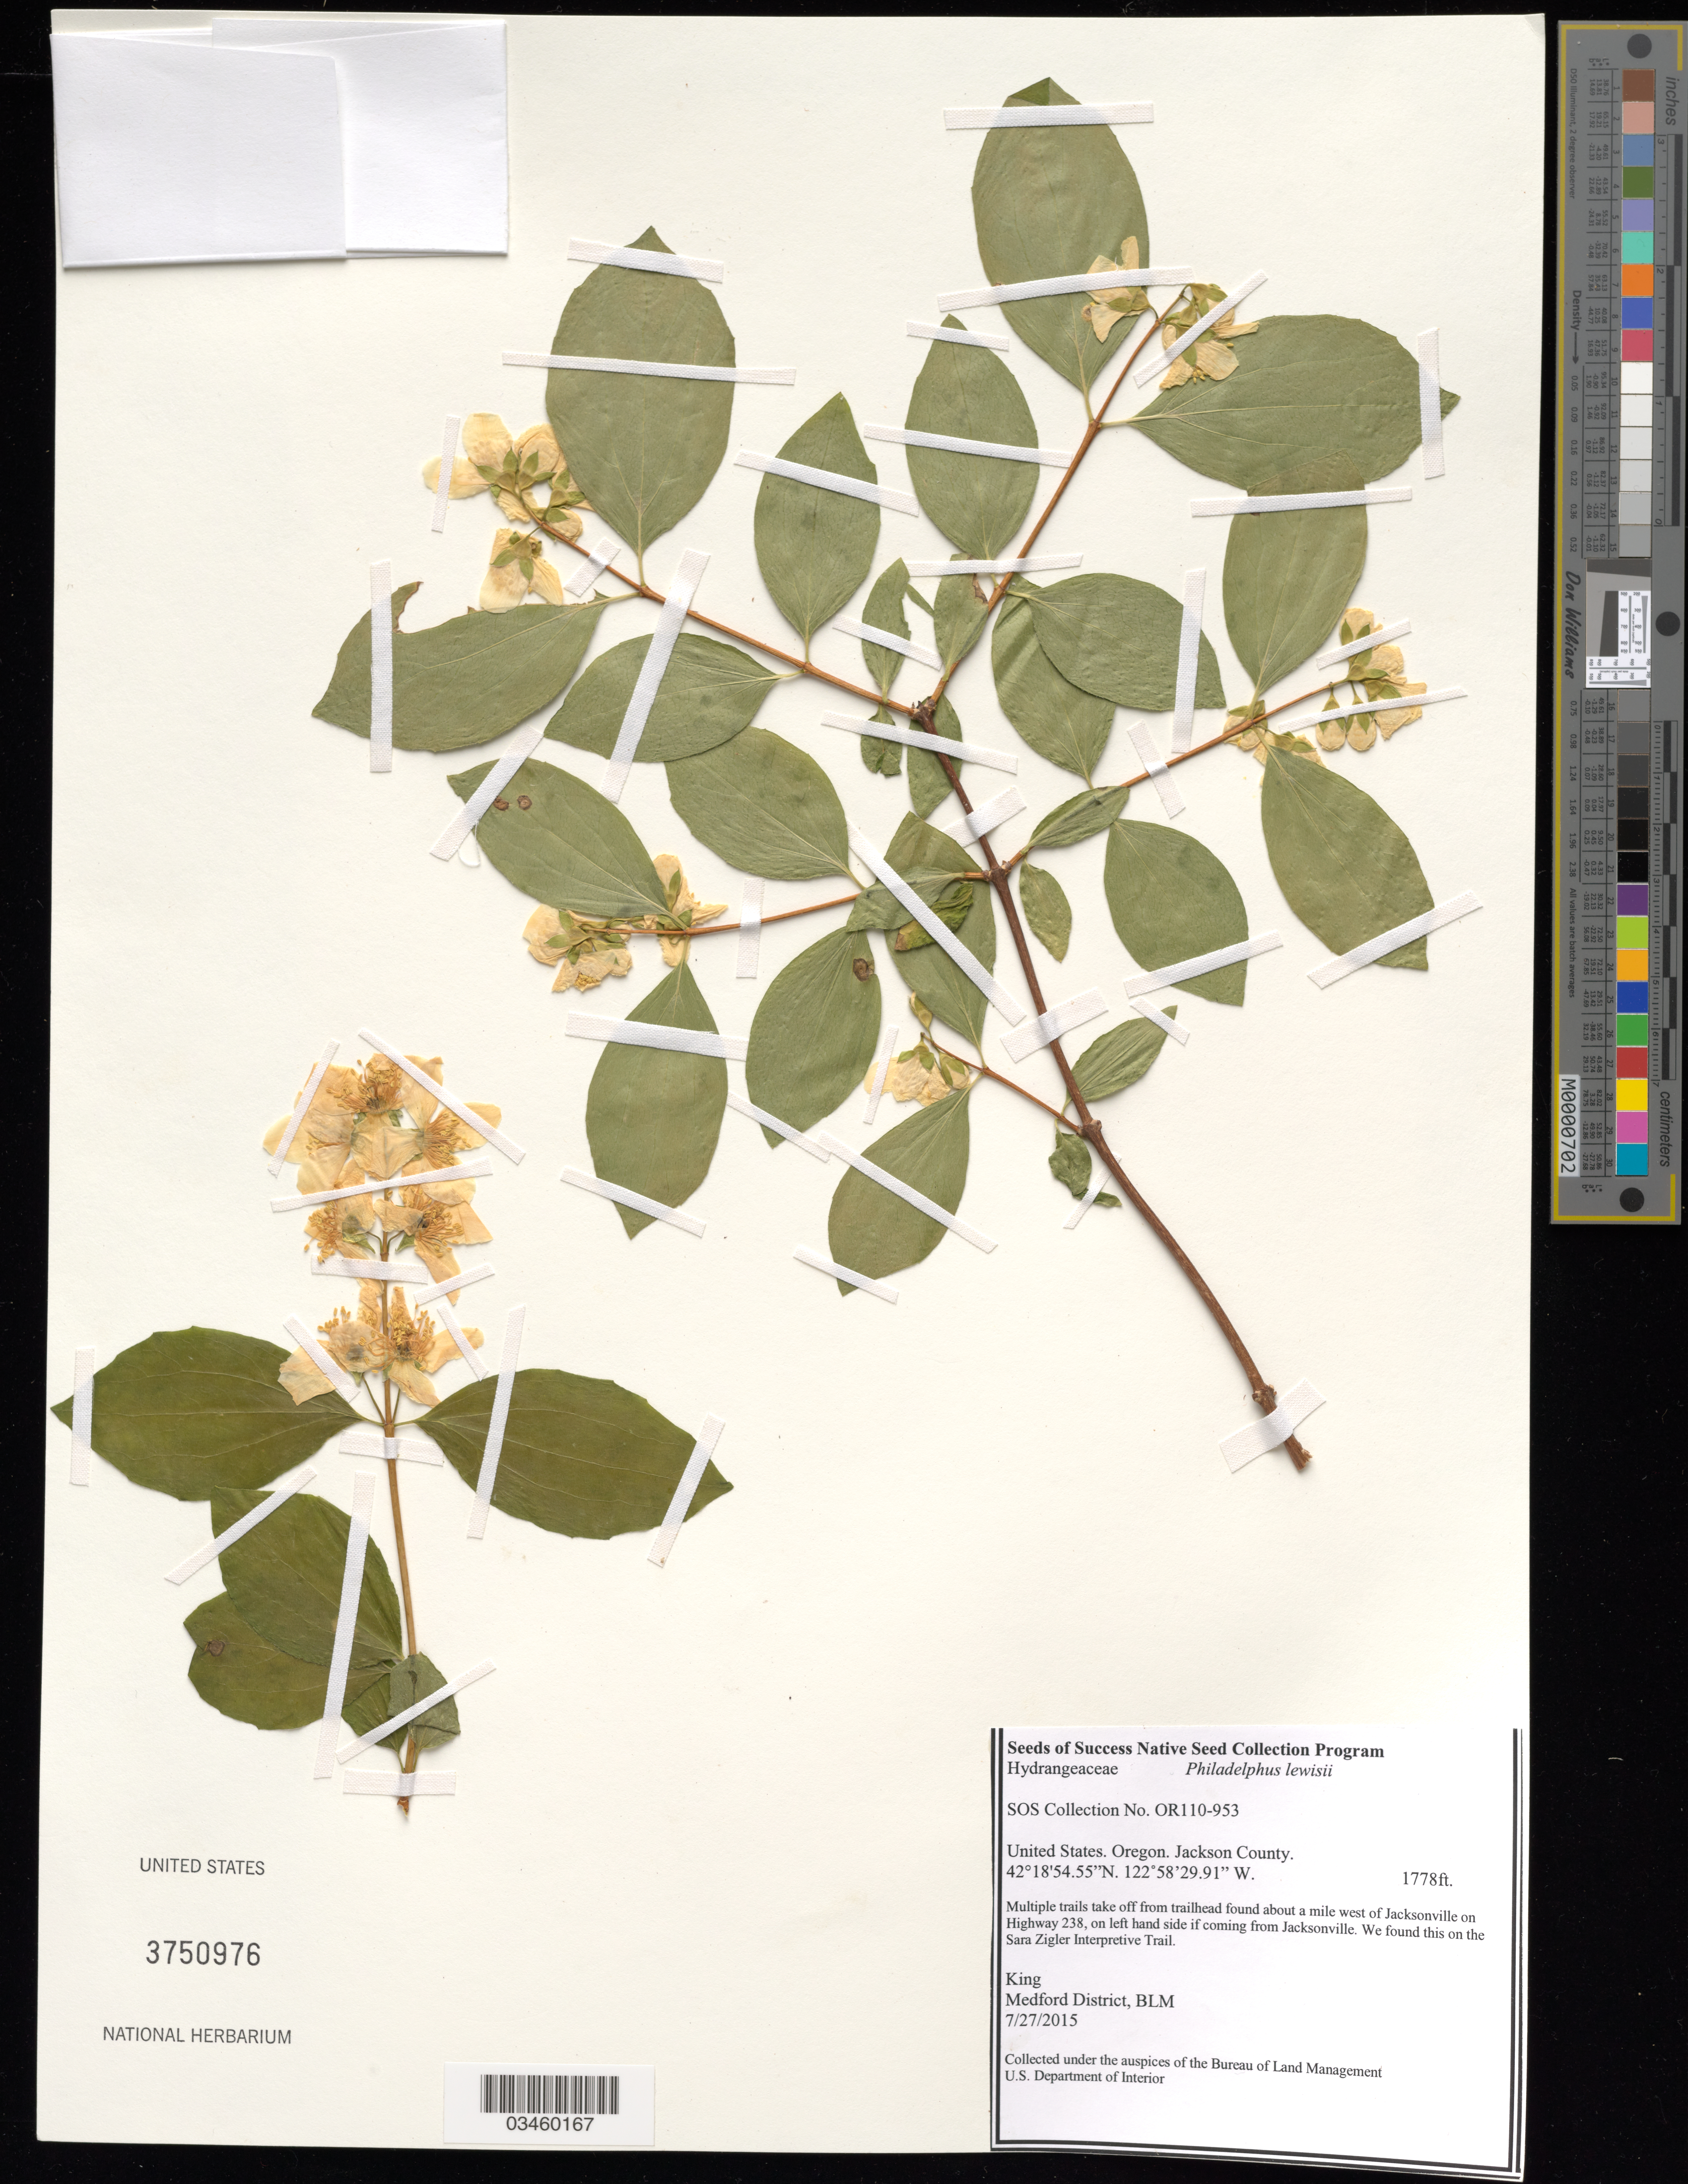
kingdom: Plantae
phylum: Tracheophyta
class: Magnoliopsida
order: Cornales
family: Hydrangeaceae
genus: Philadelphus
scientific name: Philadelphus lewisii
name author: Pursh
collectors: King, --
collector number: OR110-953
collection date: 2015-07-27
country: United States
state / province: Oregon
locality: Jacksonville Woodlands Trails, Sara Zigler Trail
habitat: Mixed woodlands - Oak, Maple, Poison oak forest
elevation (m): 542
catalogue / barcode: US 3750976